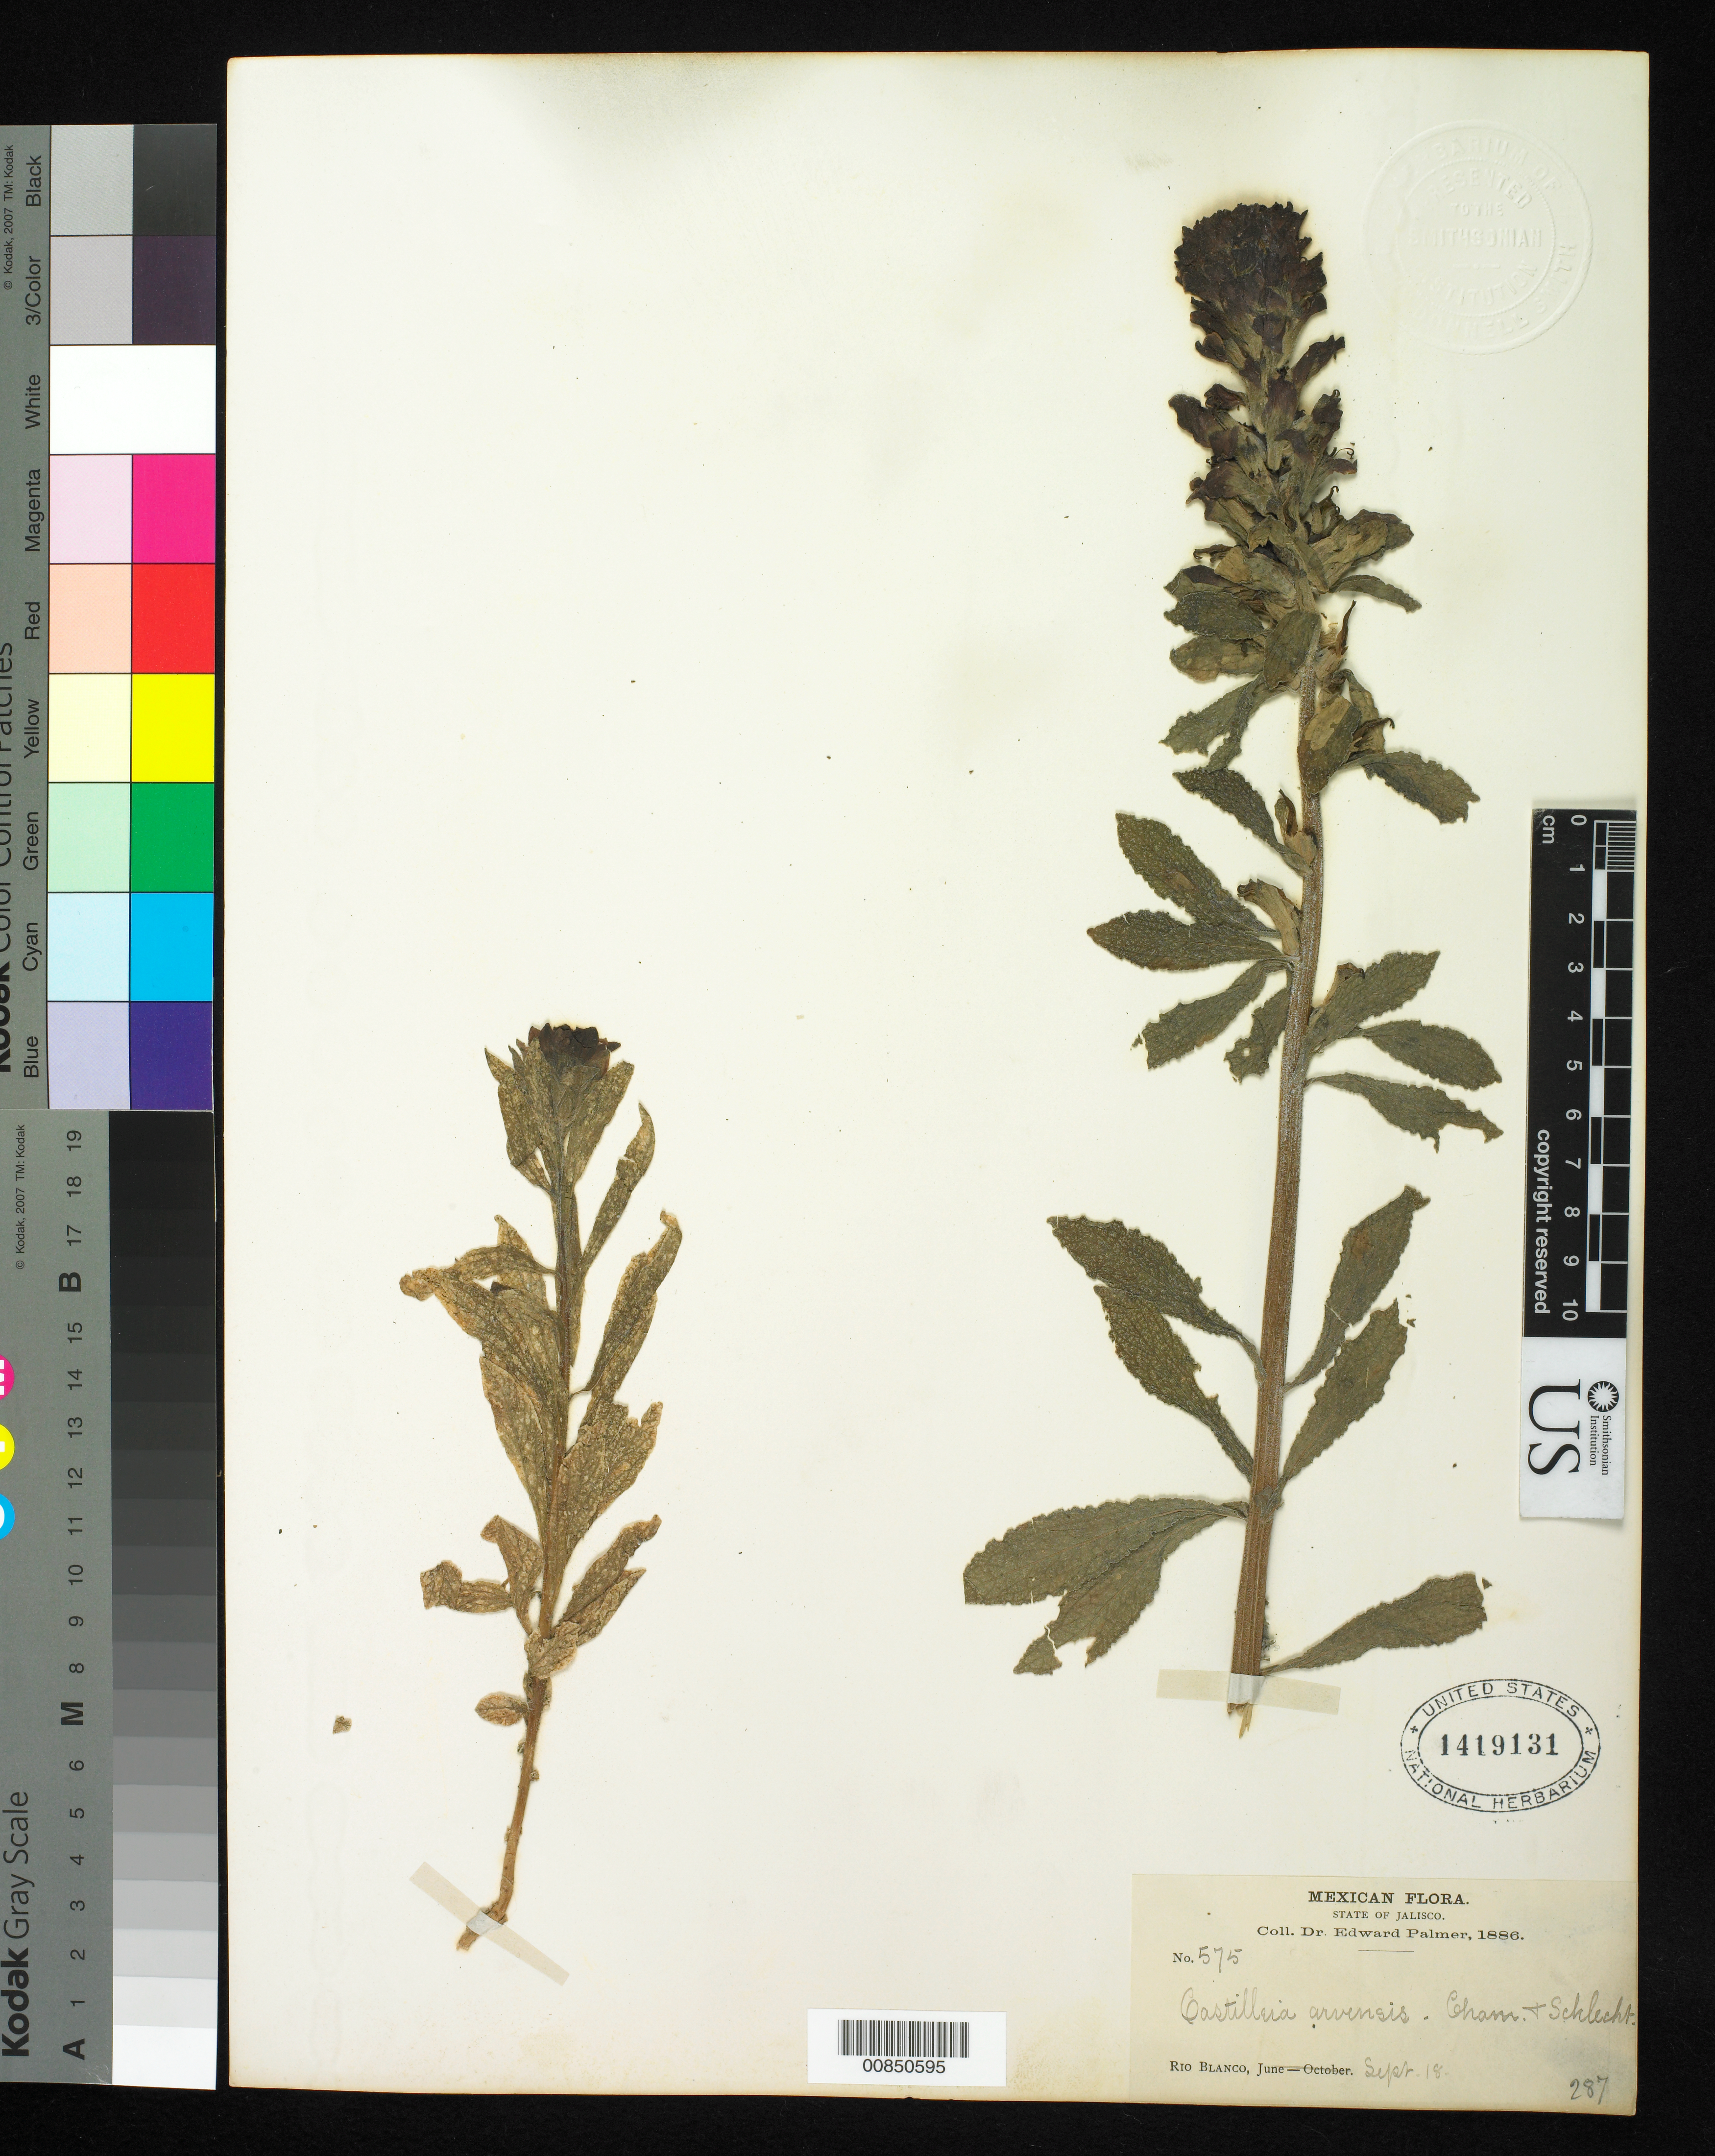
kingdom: Plantae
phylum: Tracheophyta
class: Magnoliopsida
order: Lamiales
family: Orobanchaceae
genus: Castilleja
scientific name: Castilleja arvensis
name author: Schltdl. & Cham.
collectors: E. Palmer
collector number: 575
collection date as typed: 18 Sep 1886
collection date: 1886-09-18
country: Mexico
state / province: Jalisco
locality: Río Blanco, Jalisco.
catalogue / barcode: US 1419131